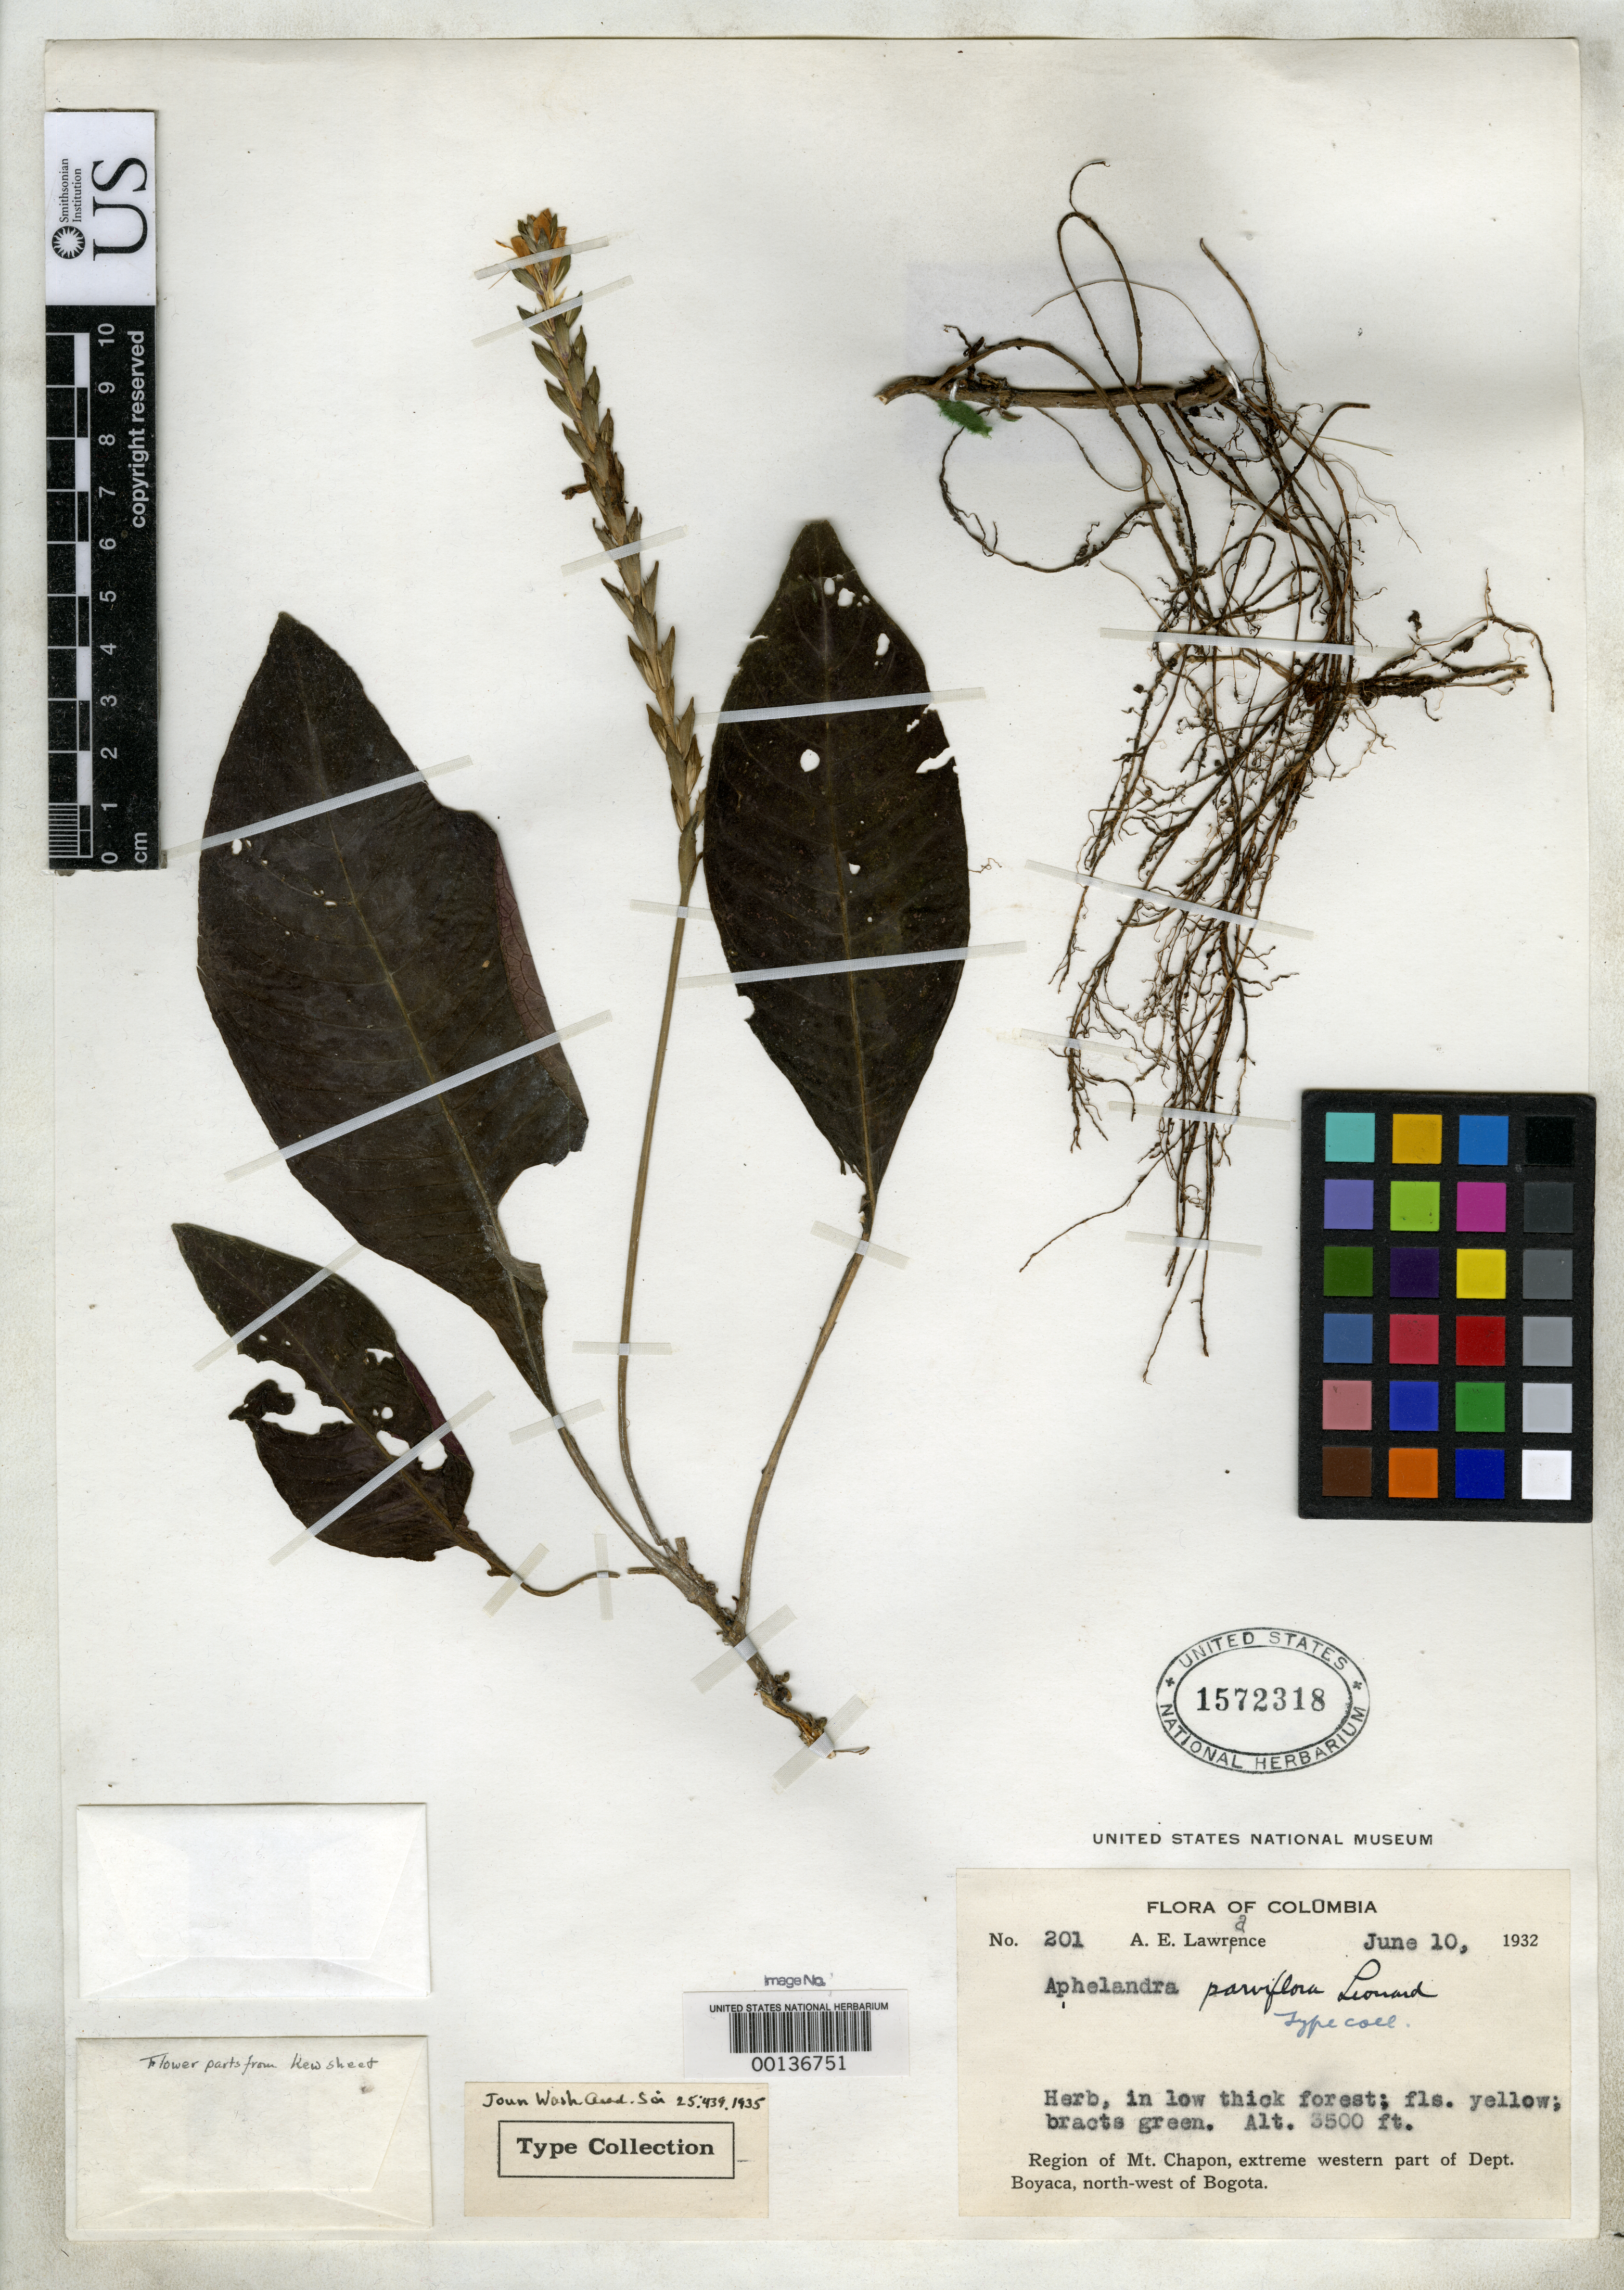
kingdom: Plantae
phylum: Tracheophyta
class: Magnoliopsida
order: Lamiales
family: Acanthaceae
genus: Aphelandra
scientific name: Aphelandra parviflora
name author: Leonard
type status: Isotype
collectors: A. Lawrance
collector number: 201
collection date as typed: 10 Jun 1932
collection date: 1932-06-10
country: Colombia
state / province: Boyacá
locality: Mount Chapon region.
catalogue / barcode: US 1572318